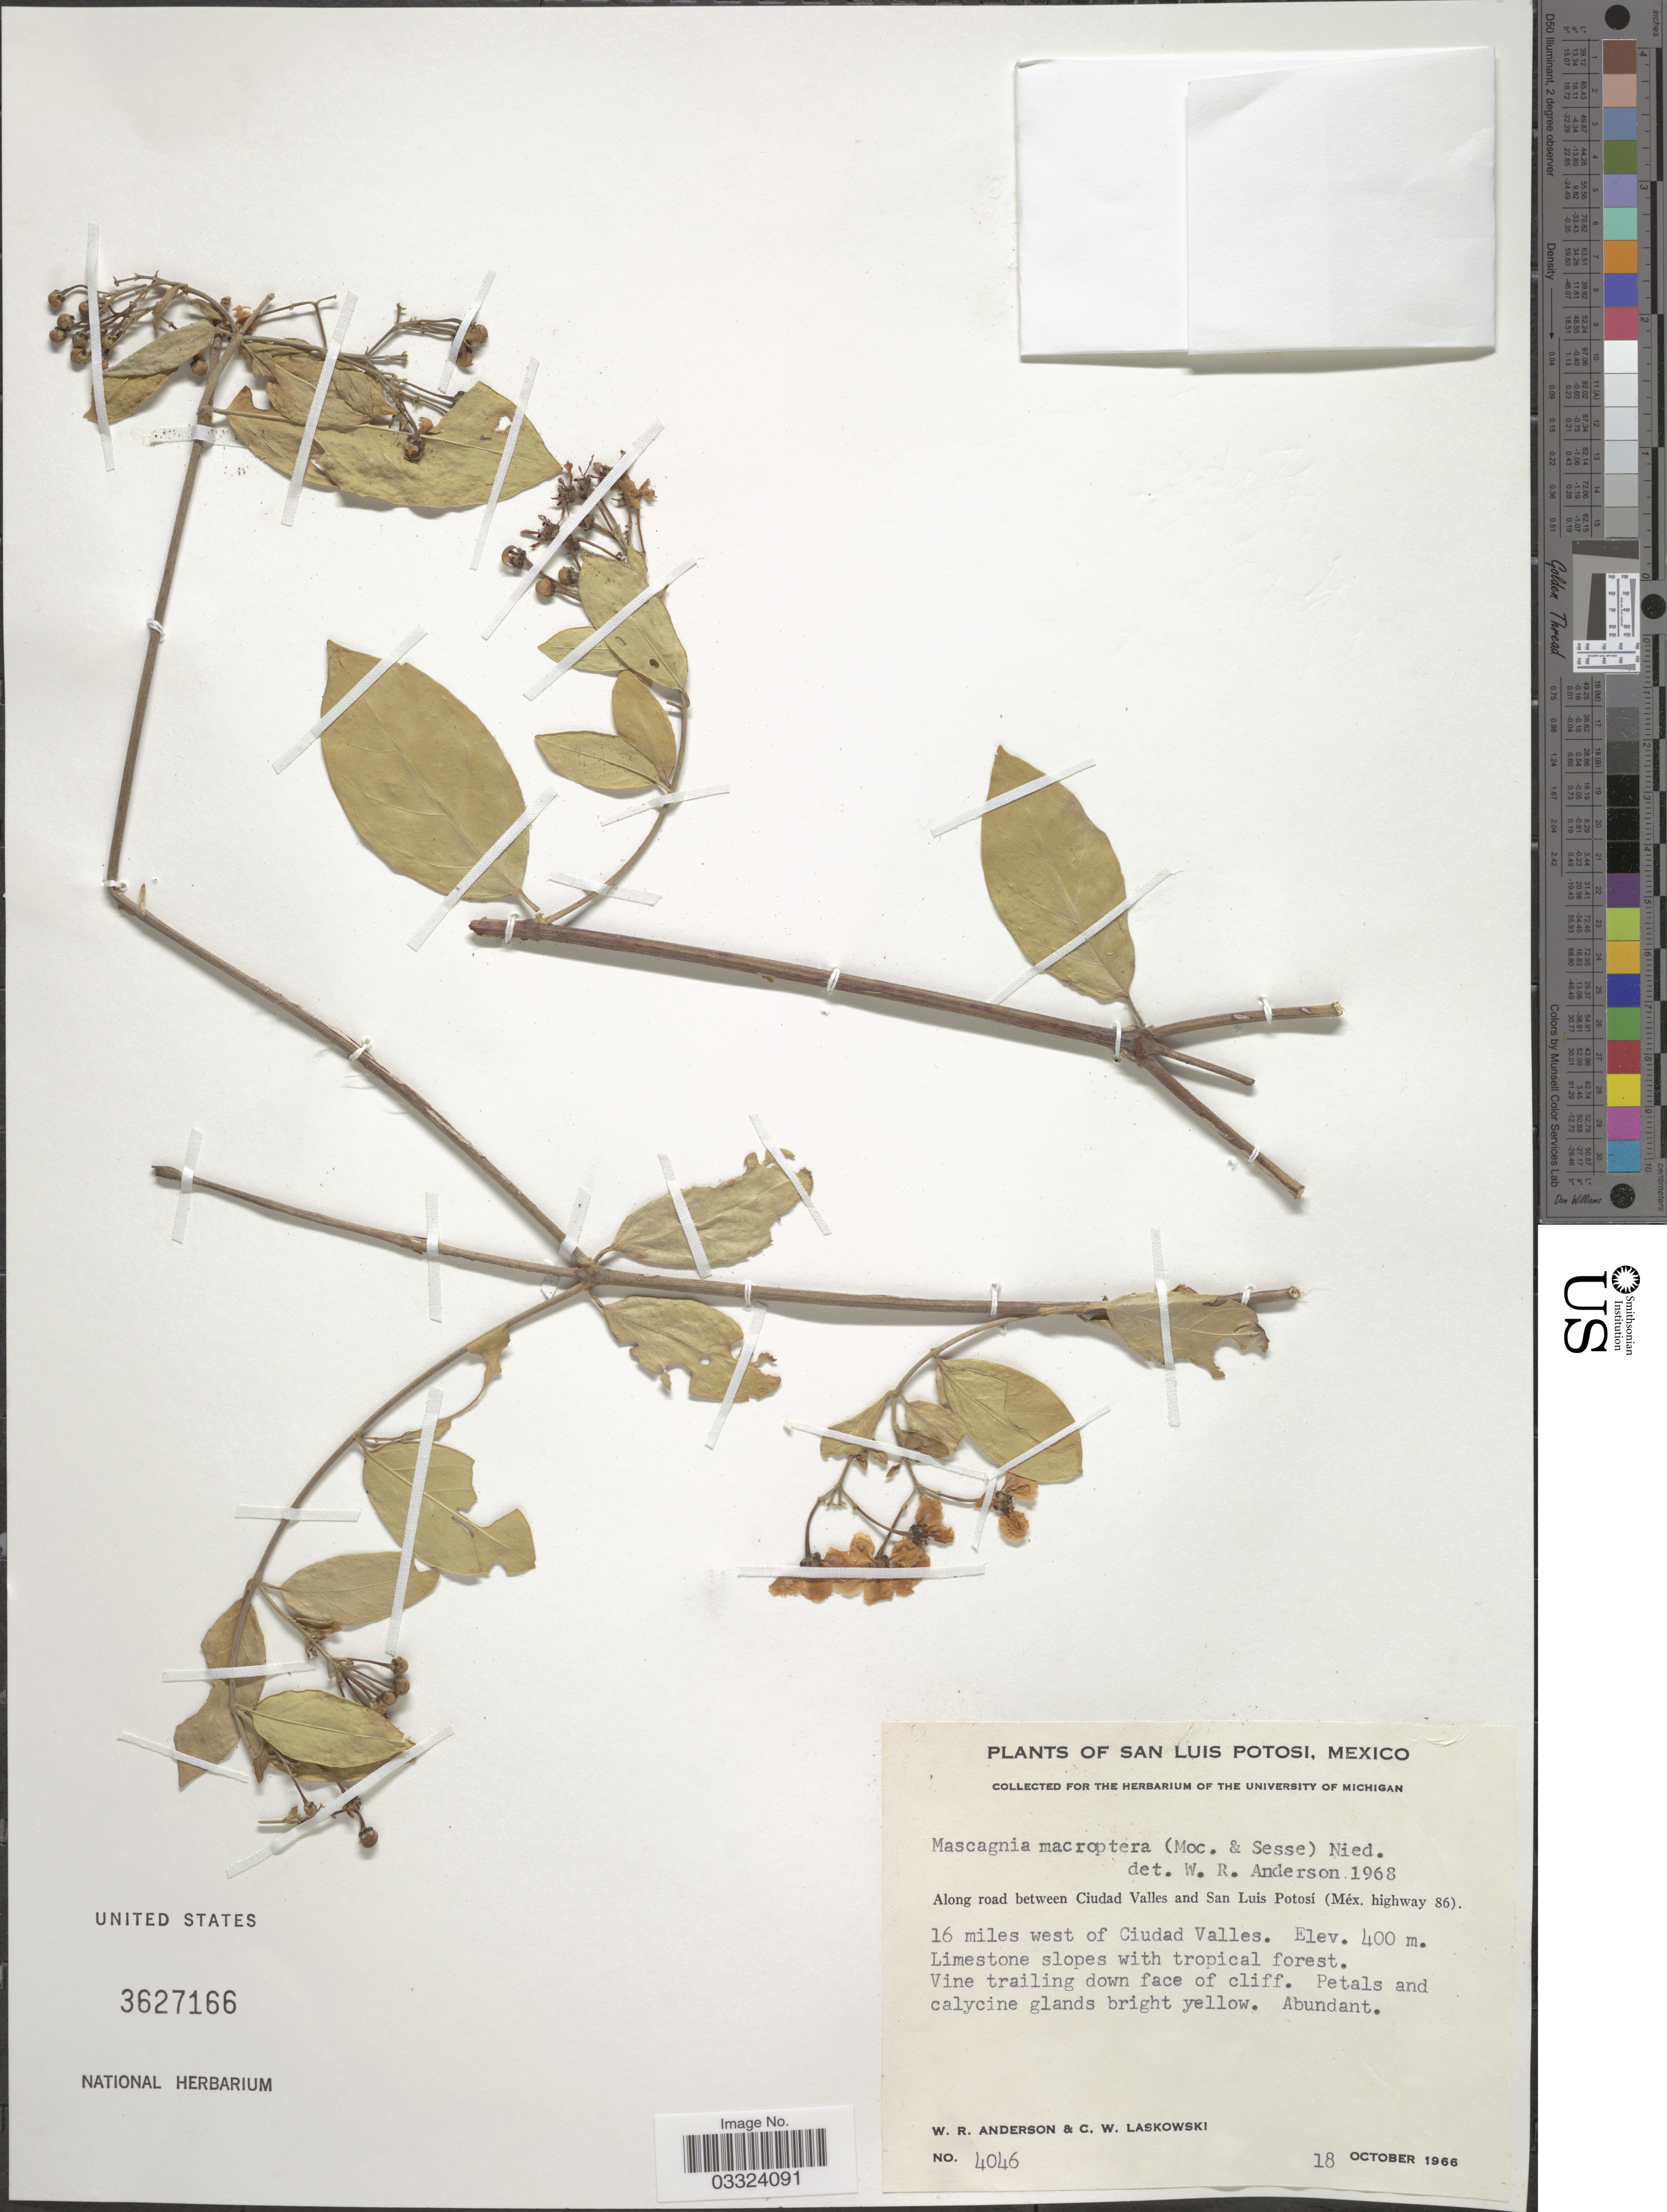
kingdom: Plantae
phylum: Tracheophyta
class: Magnoliopsida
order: Malpighiales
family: Malpighiaceae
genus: Callaeum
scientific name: Callaeum macropterum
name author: (Moc. & Sessé ex DC.) D.M. Johnson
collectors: W. Anderson & C. Laskowski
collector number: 4046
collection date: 1966-10-18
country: Mexico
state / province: San Luis Potosí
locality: Along road between Ciudad Valles and San Luis Potosí (Méx. highway 86). 16 miles west of Ciudad Valles.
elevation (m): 400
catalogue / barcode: US 3627166